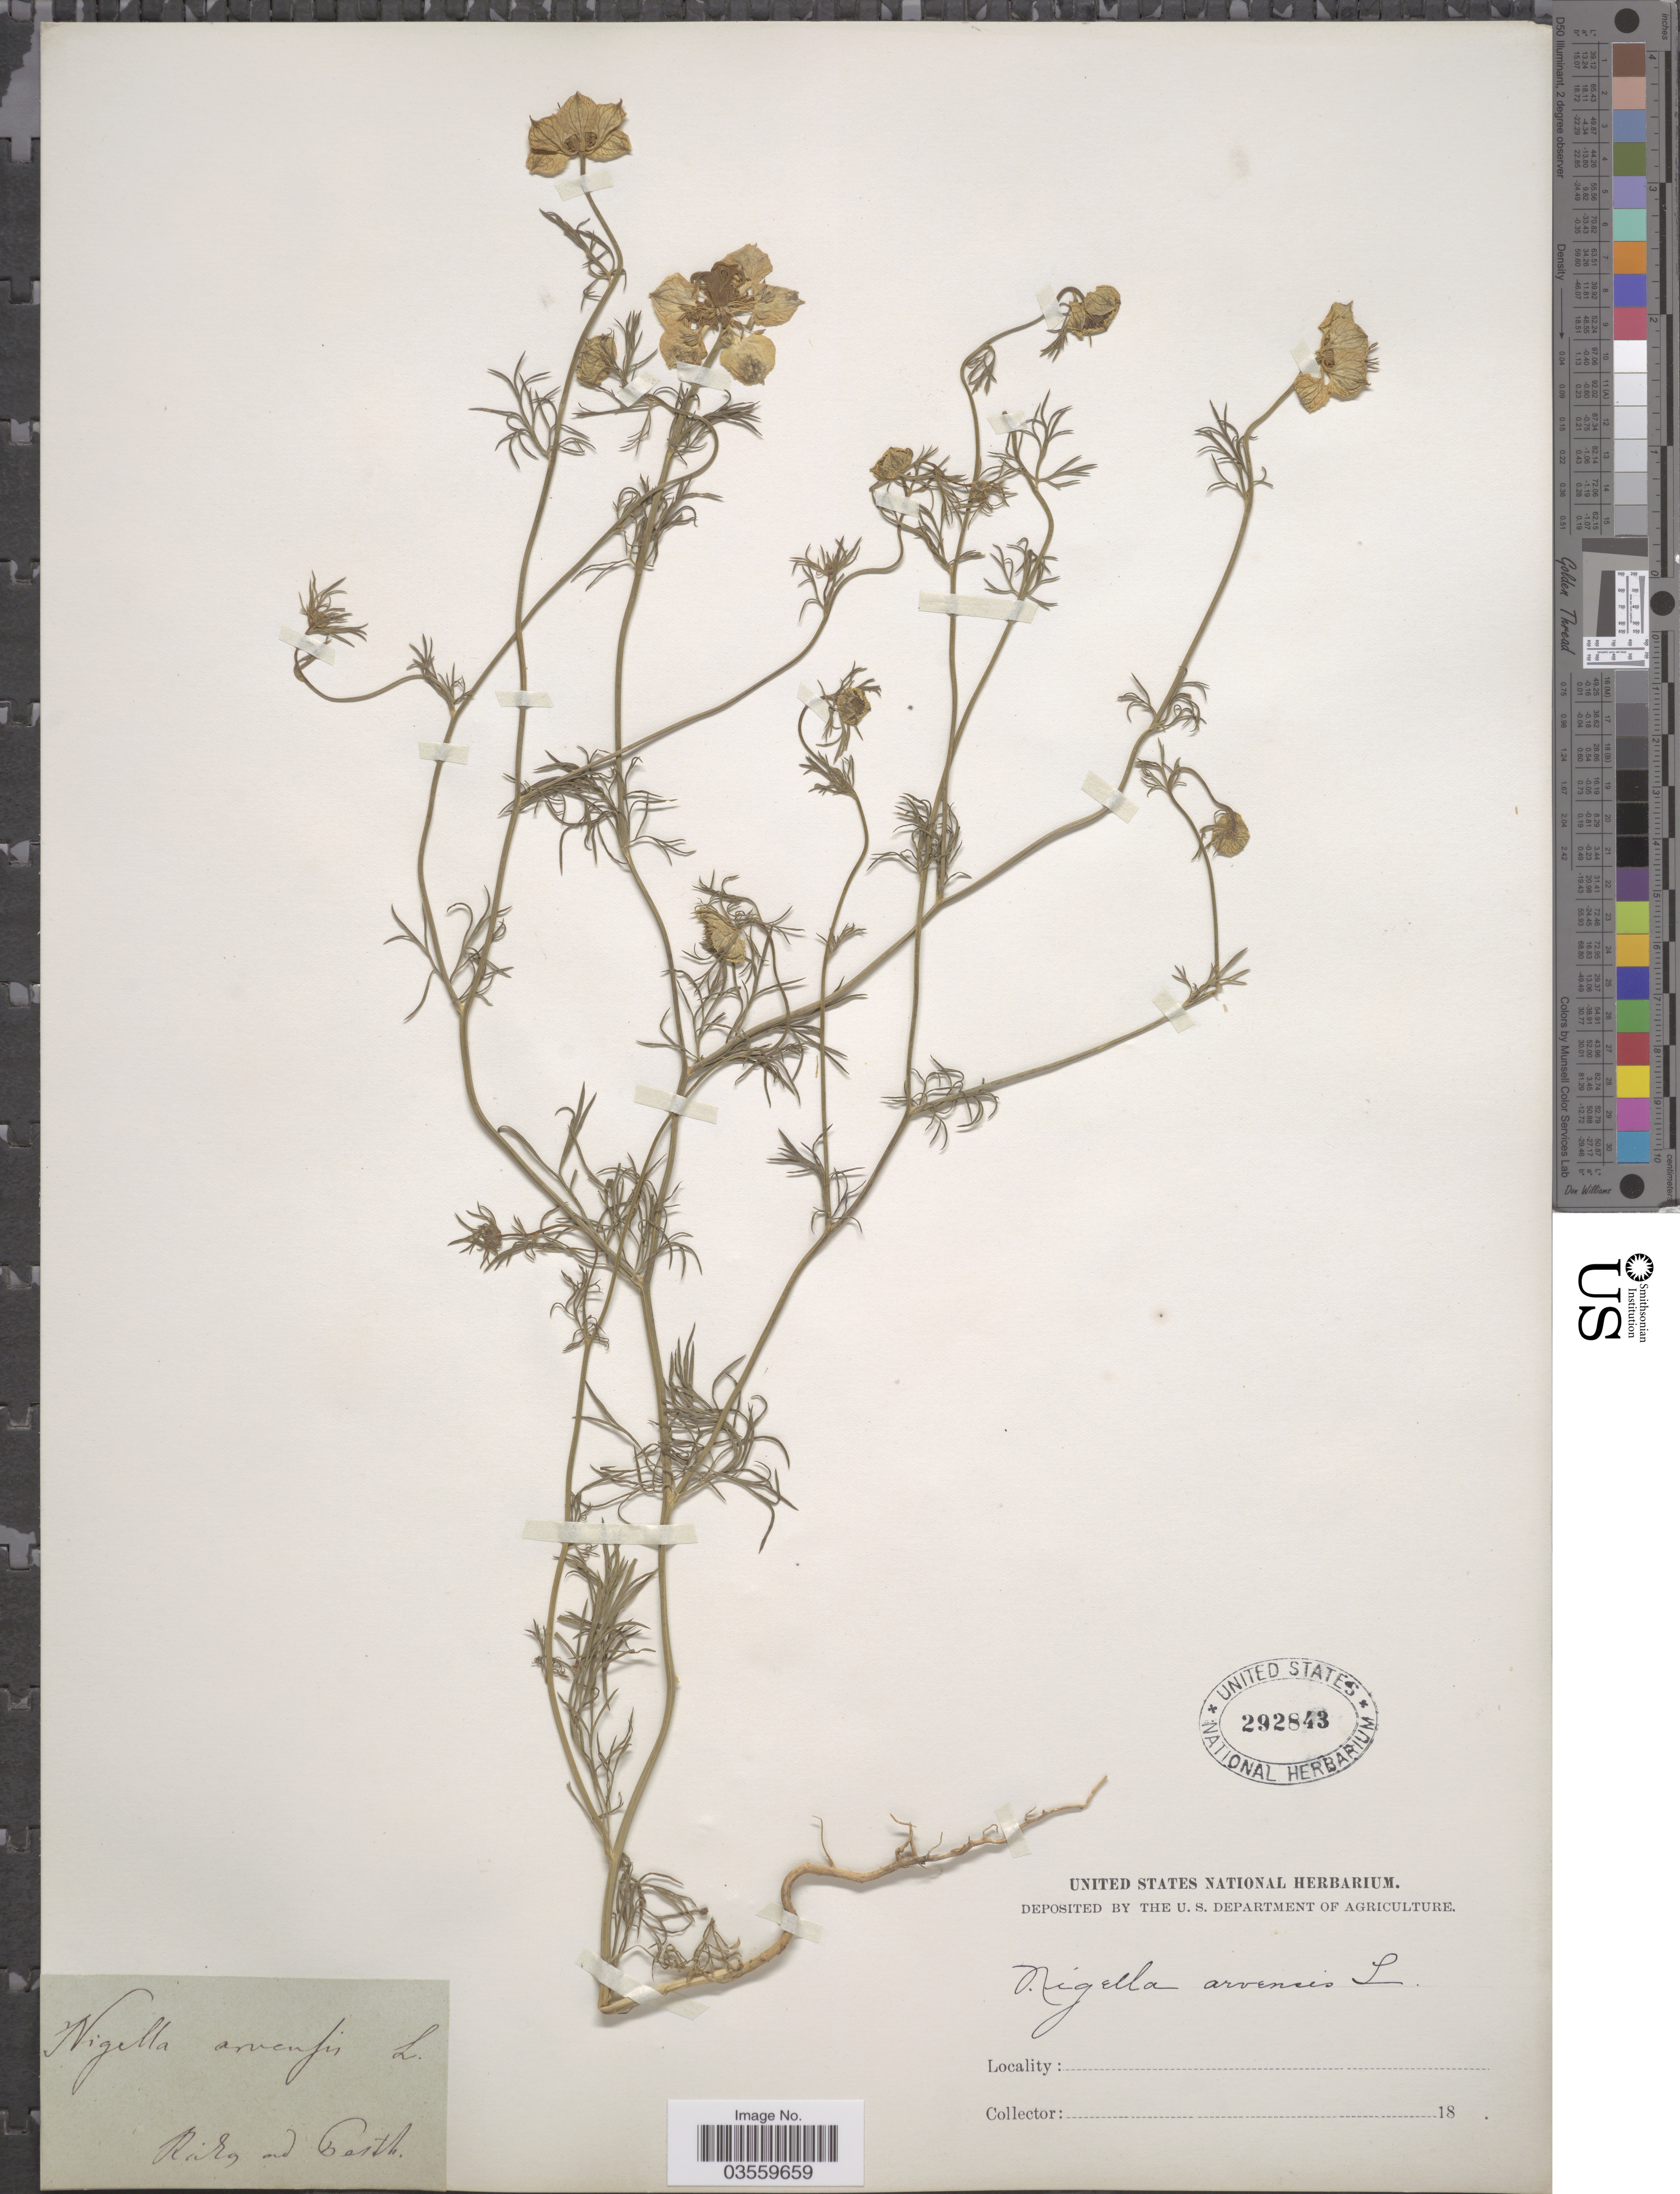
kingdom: Plantae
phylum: Tracheophyta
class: Magnoliopsida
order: Ranunculales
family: Ranunculaceae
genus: Nigella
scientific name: Nigella arvensis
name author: L.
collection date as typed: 18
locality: Railz ad Perth. [interpreted]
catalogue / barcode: US 292843